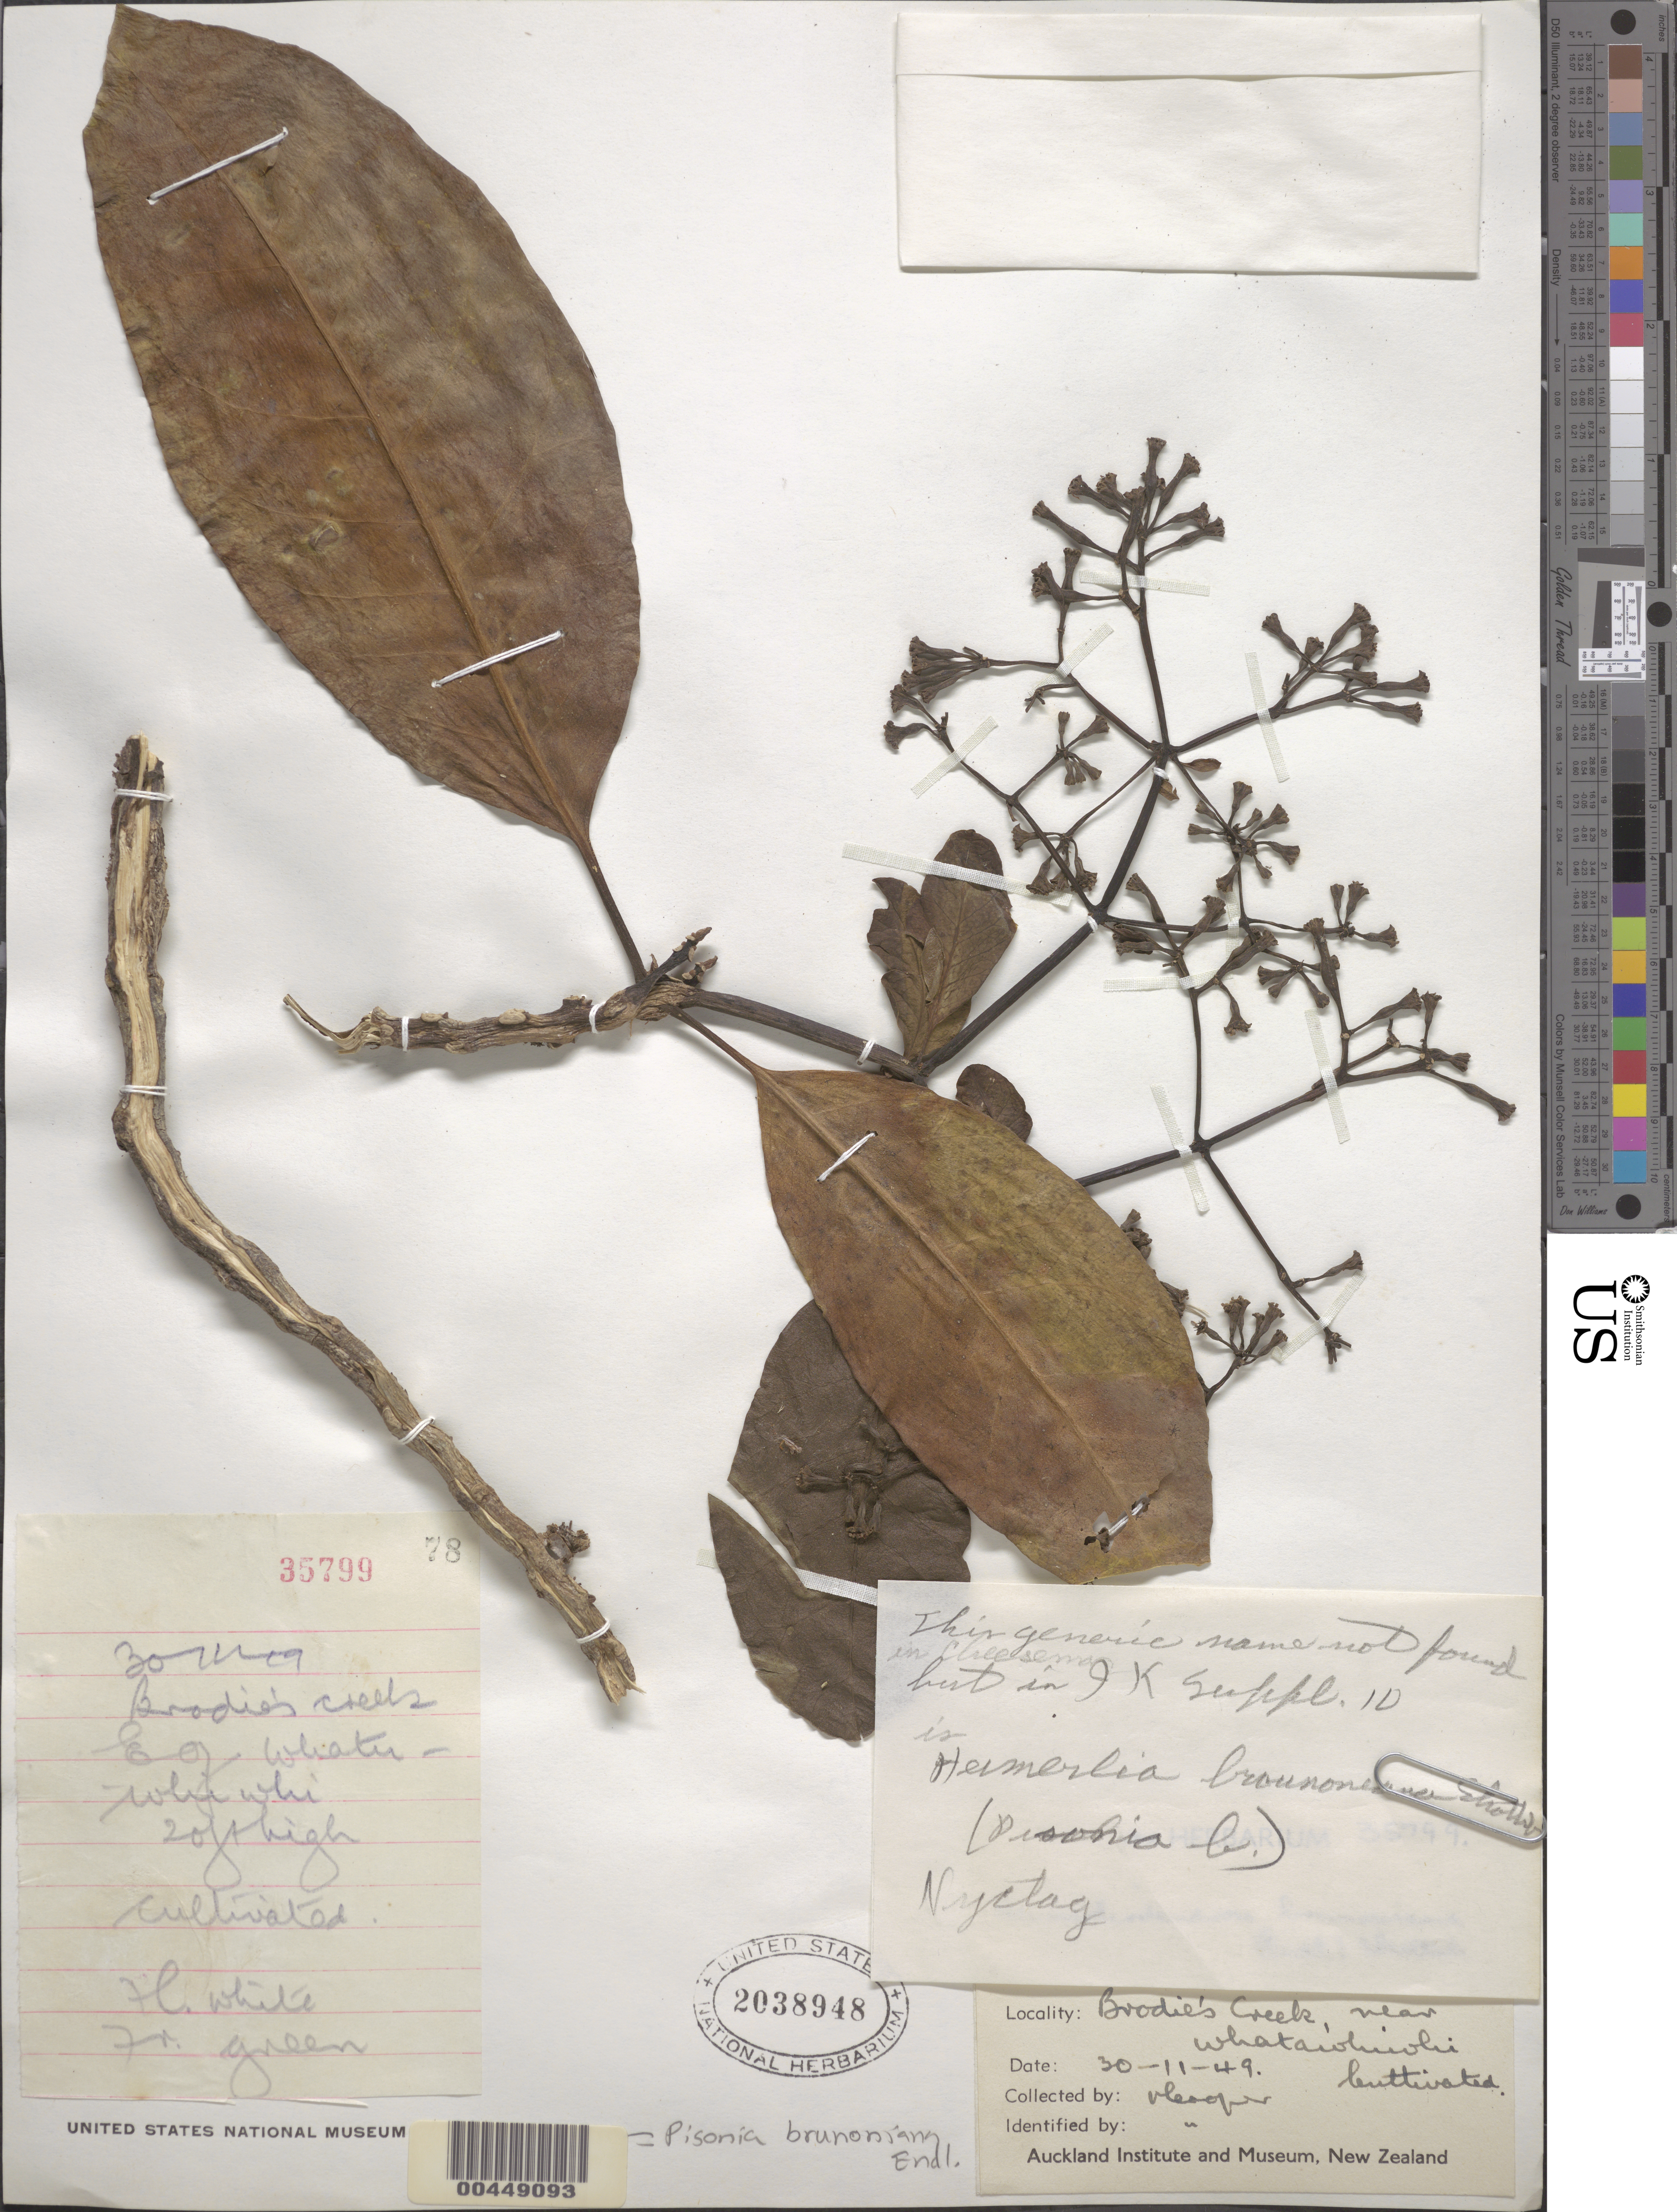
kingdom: Plantae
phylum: Tracheophyta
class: Magnoliopsida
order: Caryophyllales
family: Nyctaginaceae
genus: Ceodes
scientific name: Ceodes brunoniana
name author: (Endl.) Skottsb.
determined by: Wagner, W. L., (BOT), Smithsonian Institution - National Museum of Natural History (UNITED STATES)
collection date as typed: Transcribed d/m/y: 30/11/49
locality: Brodie's Creek, near Whatawhiwhi [interpreted].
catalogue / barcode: US 2038948